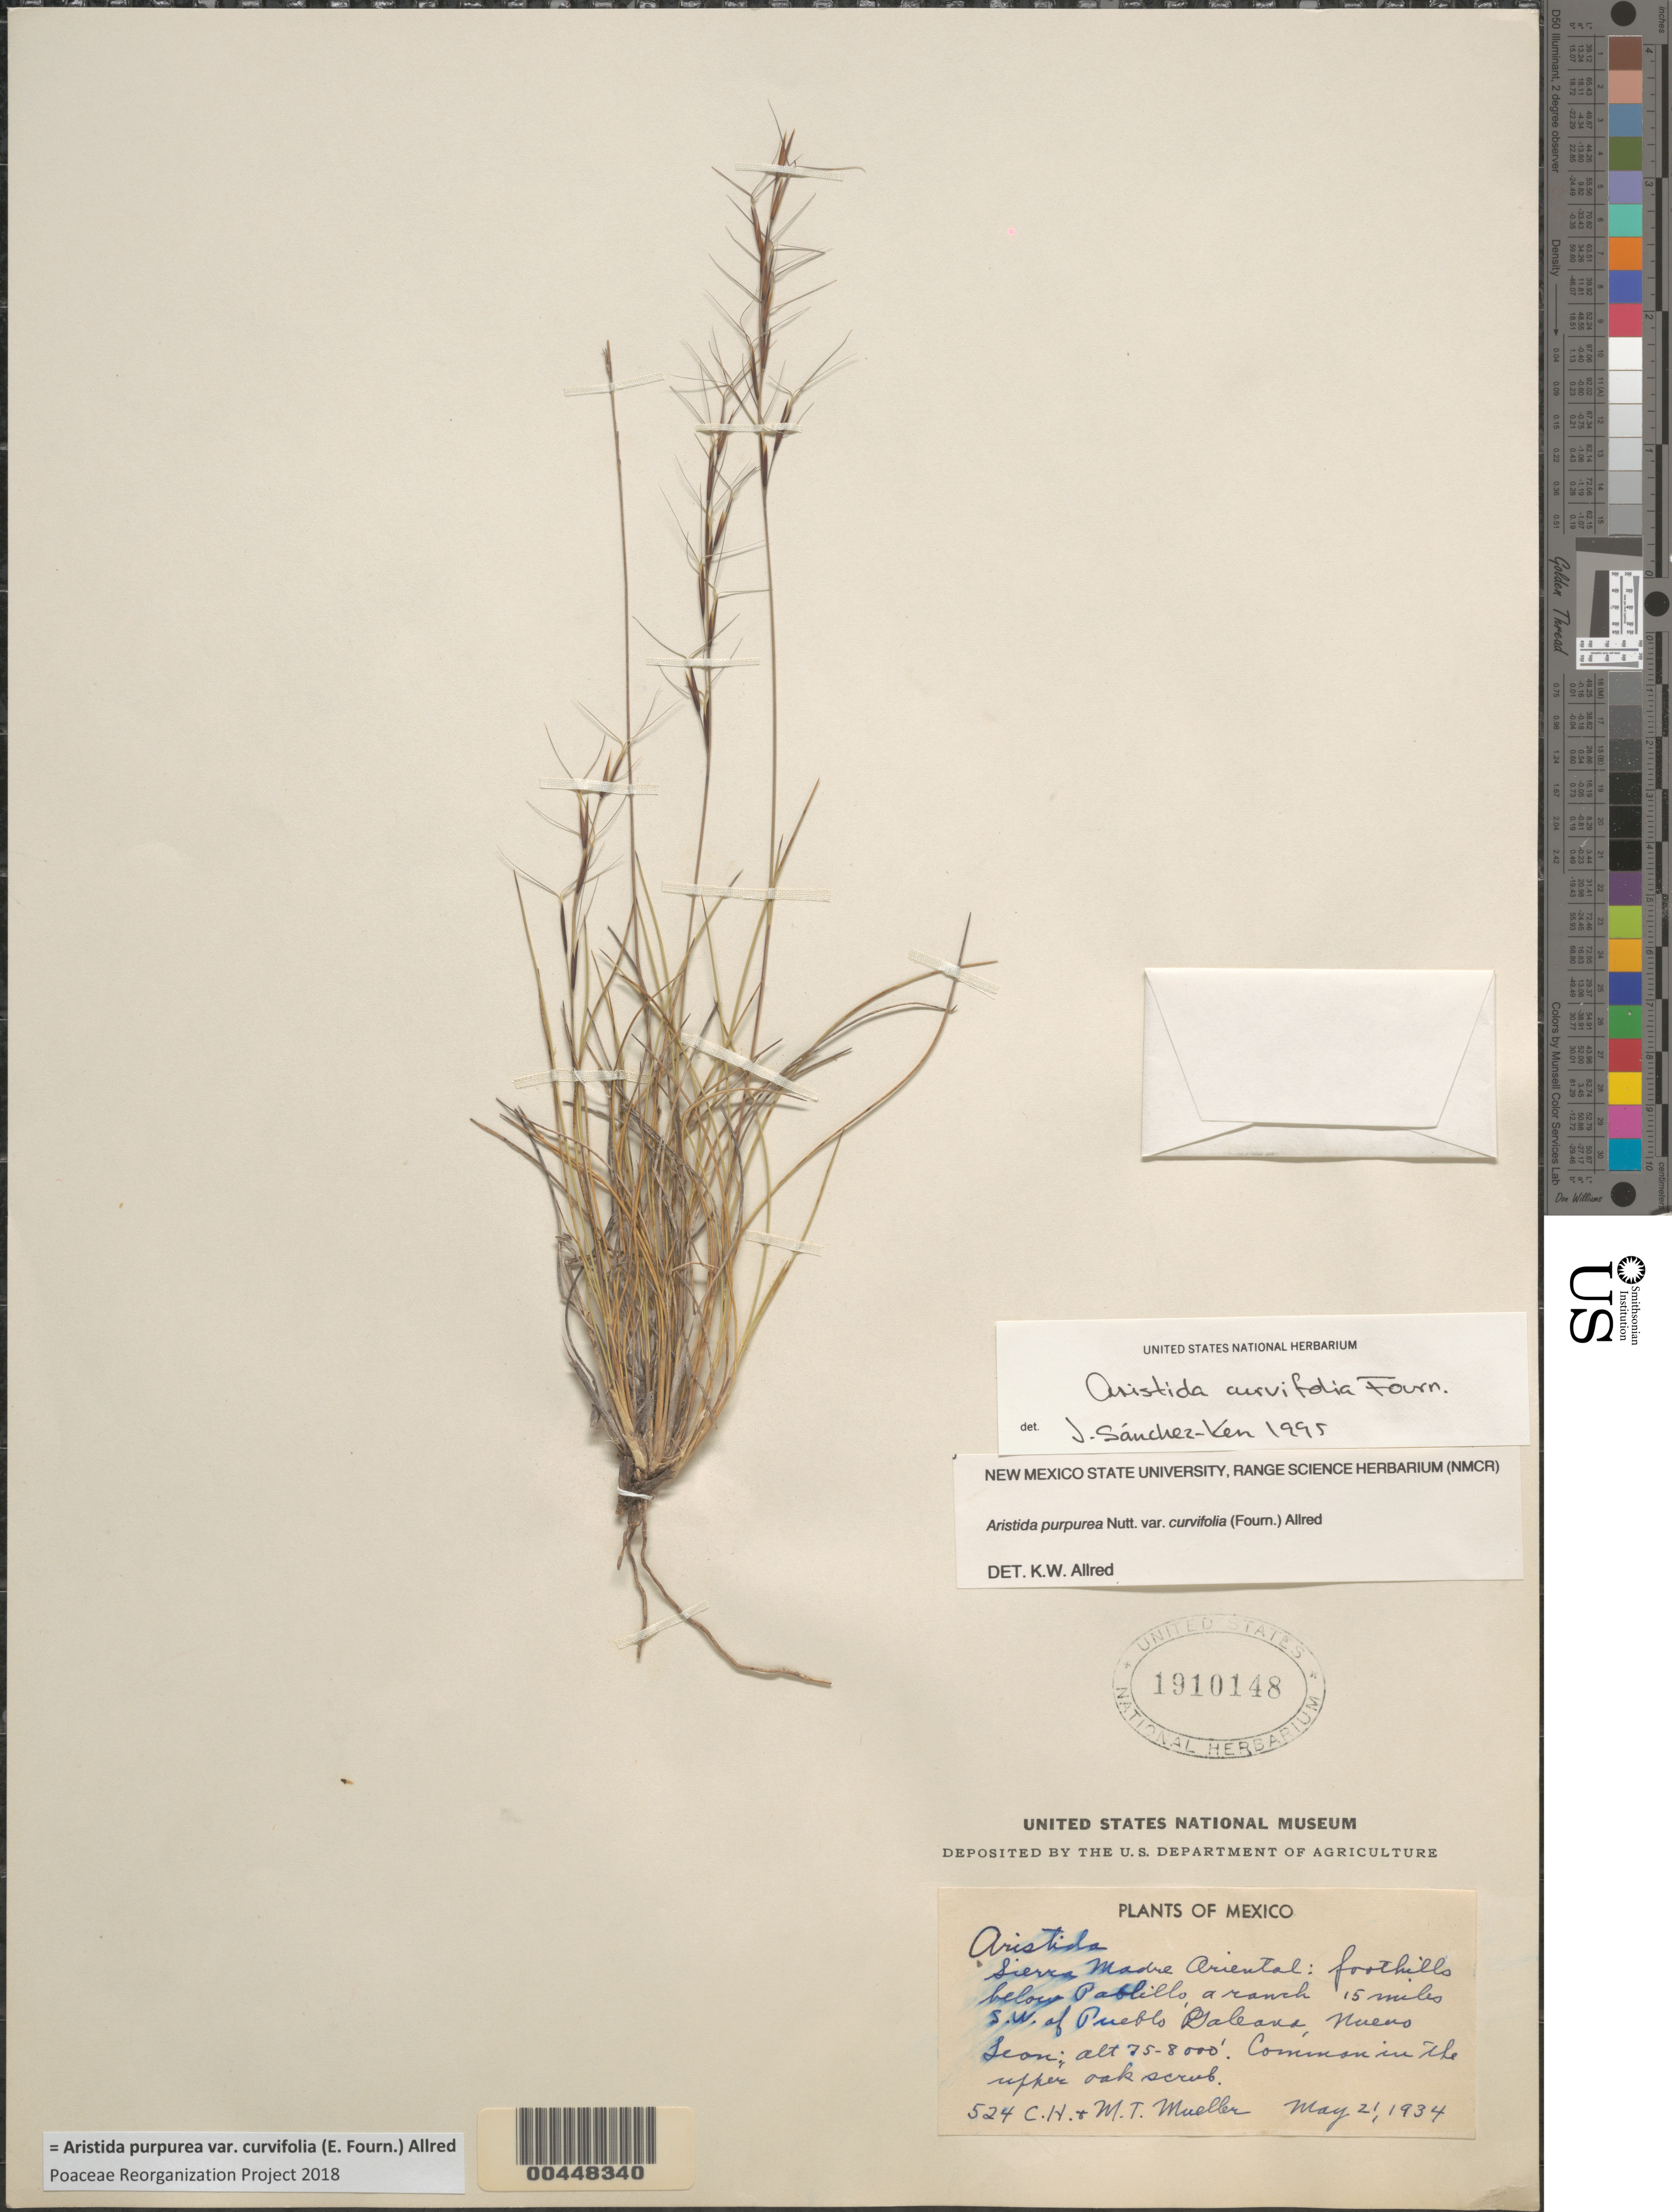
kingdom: Plantae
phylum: Tracheophyta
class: Liliopsida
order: Poales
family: Poaceae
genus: Aristida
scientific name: Aristida purpurea var. curvifolia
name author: (E. Fourn.) Allred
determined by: Poaceae Reorganization Project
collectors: C. H. Mueller & M. Mueller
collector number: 524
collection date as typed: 21 May 1934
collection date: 1934-05-21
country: Mexico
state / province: Nuevo León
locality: Sierra Madre Oriental, foothills below Pablillo, a ranch 15 mi SW of Pueblo Galeans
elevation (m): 23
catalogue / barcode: US 1910148